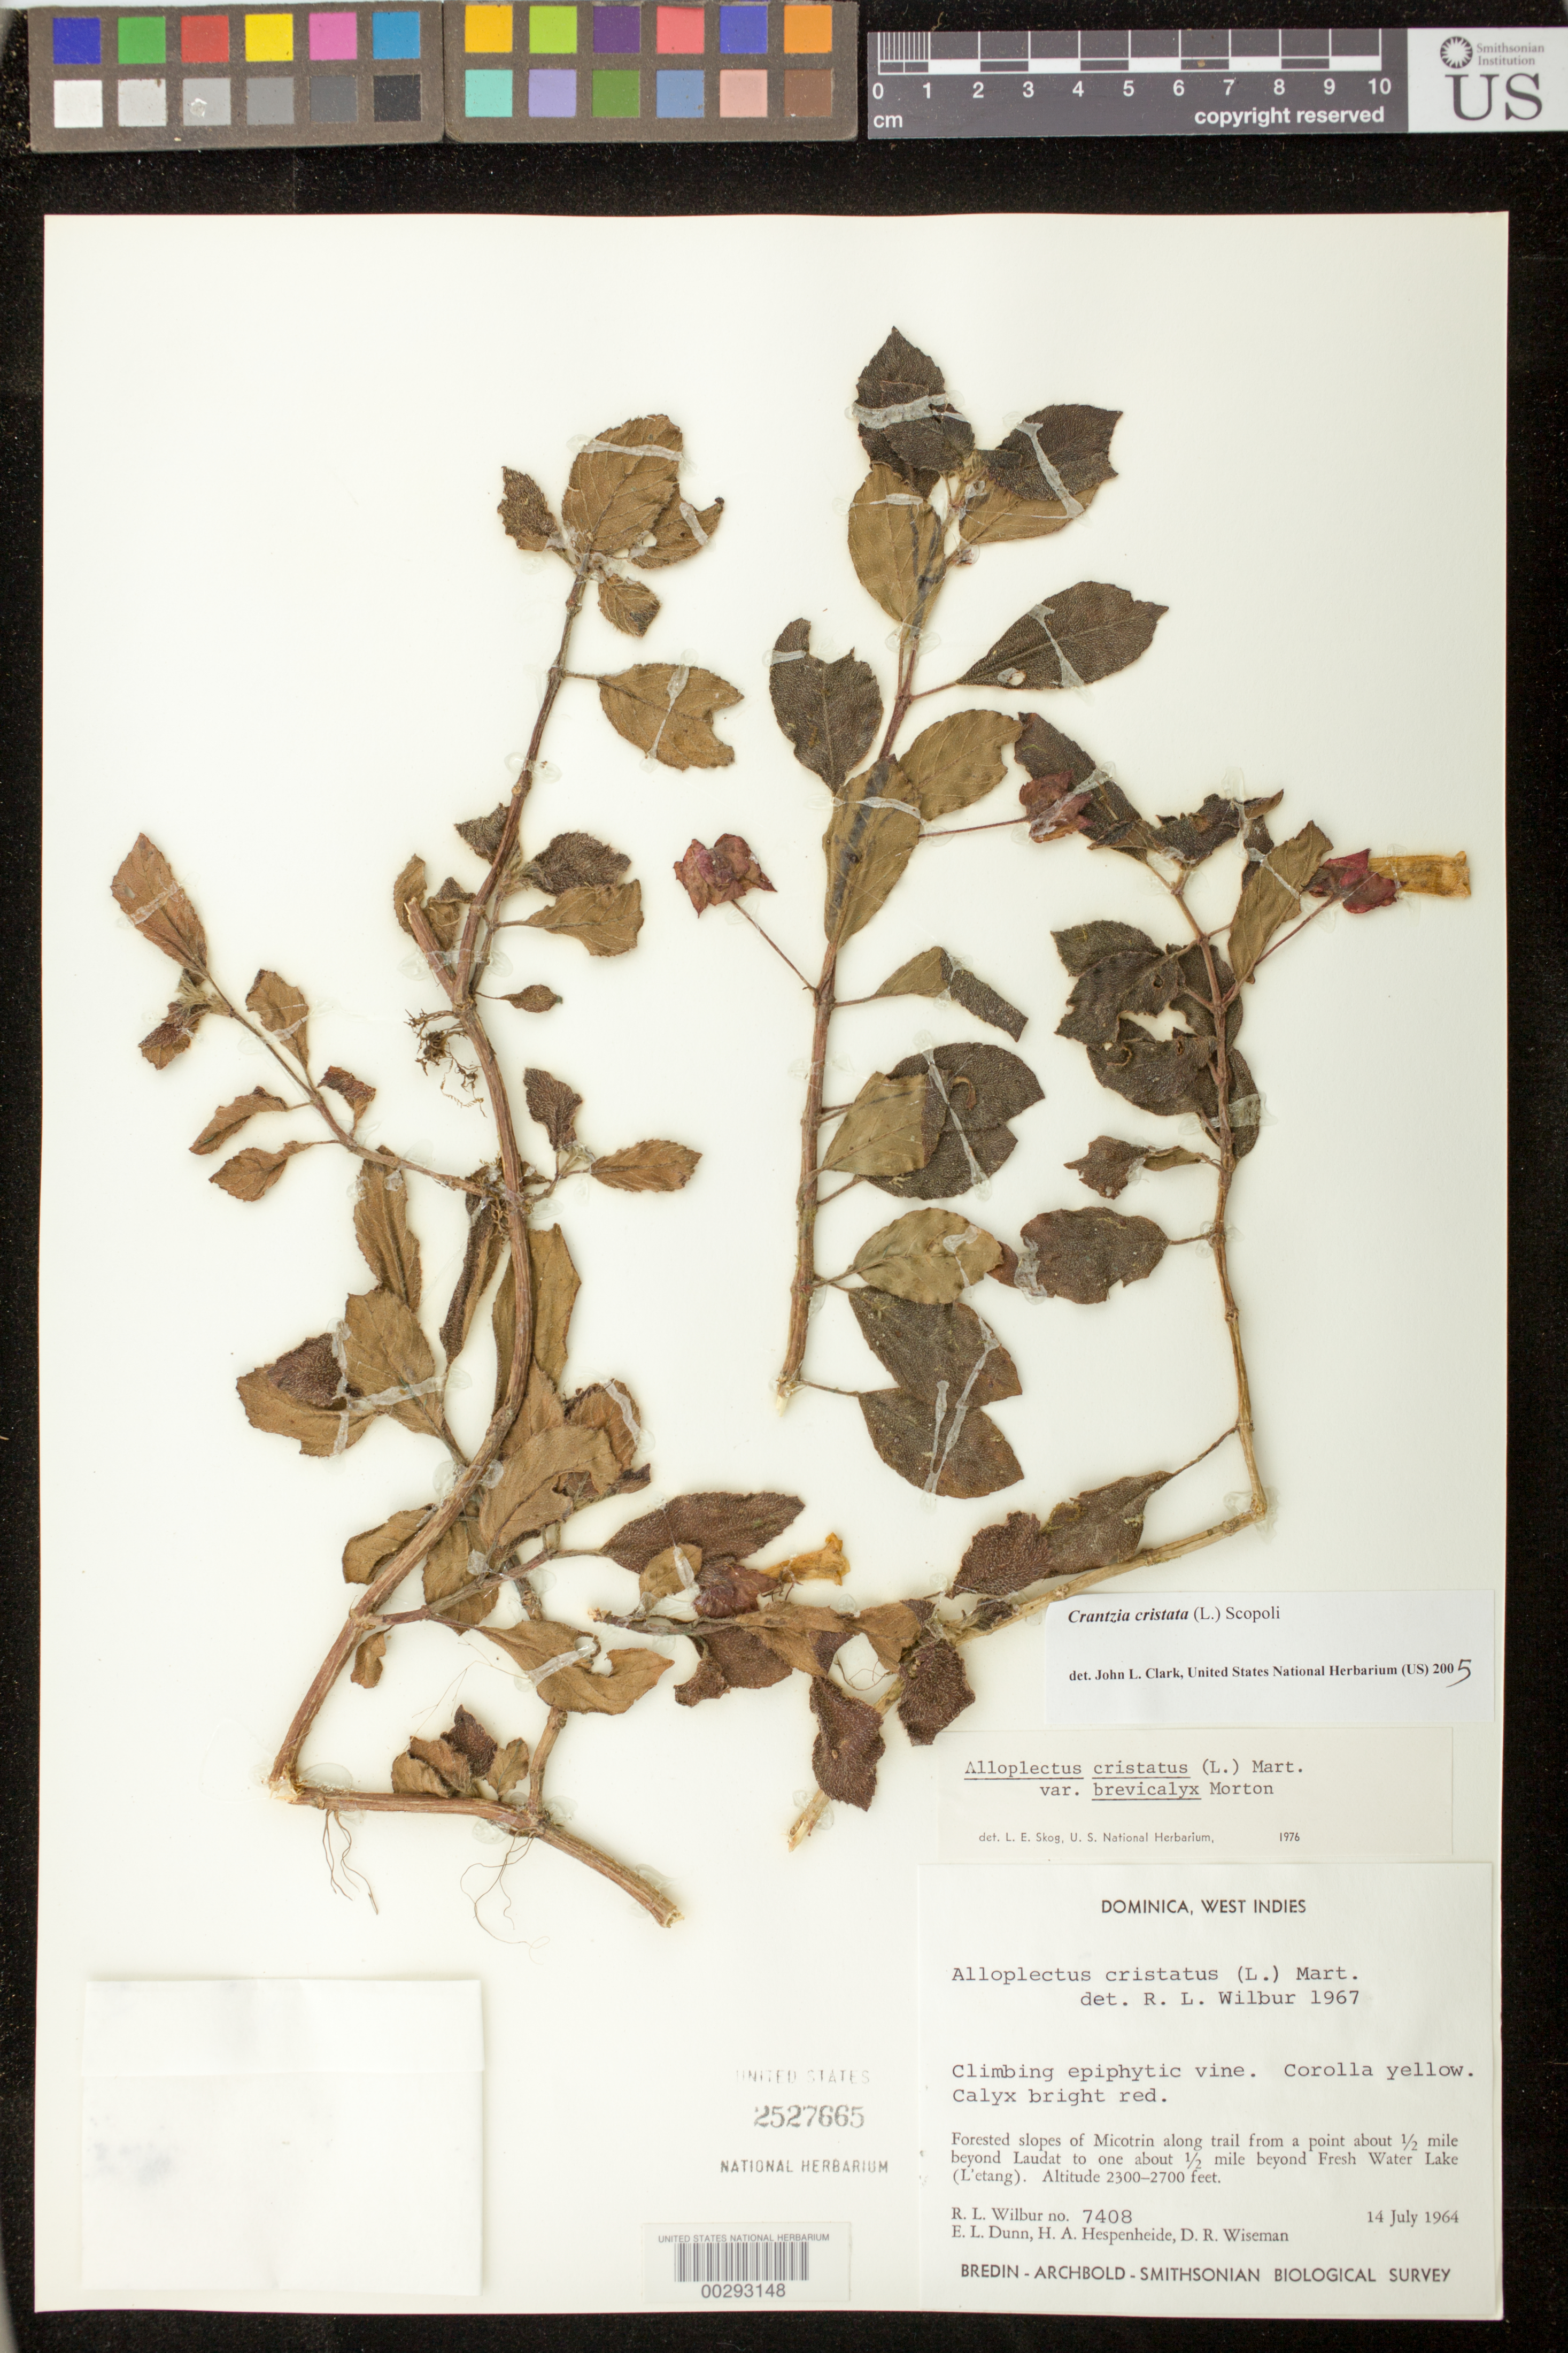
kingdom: Plantae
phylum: Tracheophyta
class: Magnoliopsida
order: Lamiales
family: Gesneriaceae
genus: Crantzia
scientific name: Crantzia cristata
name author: (L.) Scop. ex Fritsch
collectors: R. L. Wilbur, E. Dunn, H. A. Hespenheide & D. R. Wiseman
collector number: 7408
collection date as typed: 14 Jul 1964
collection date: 1964-07-14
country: Dominica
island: Dominica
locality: Slopes of Micotrin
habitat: Forested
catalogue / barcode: US 2527665